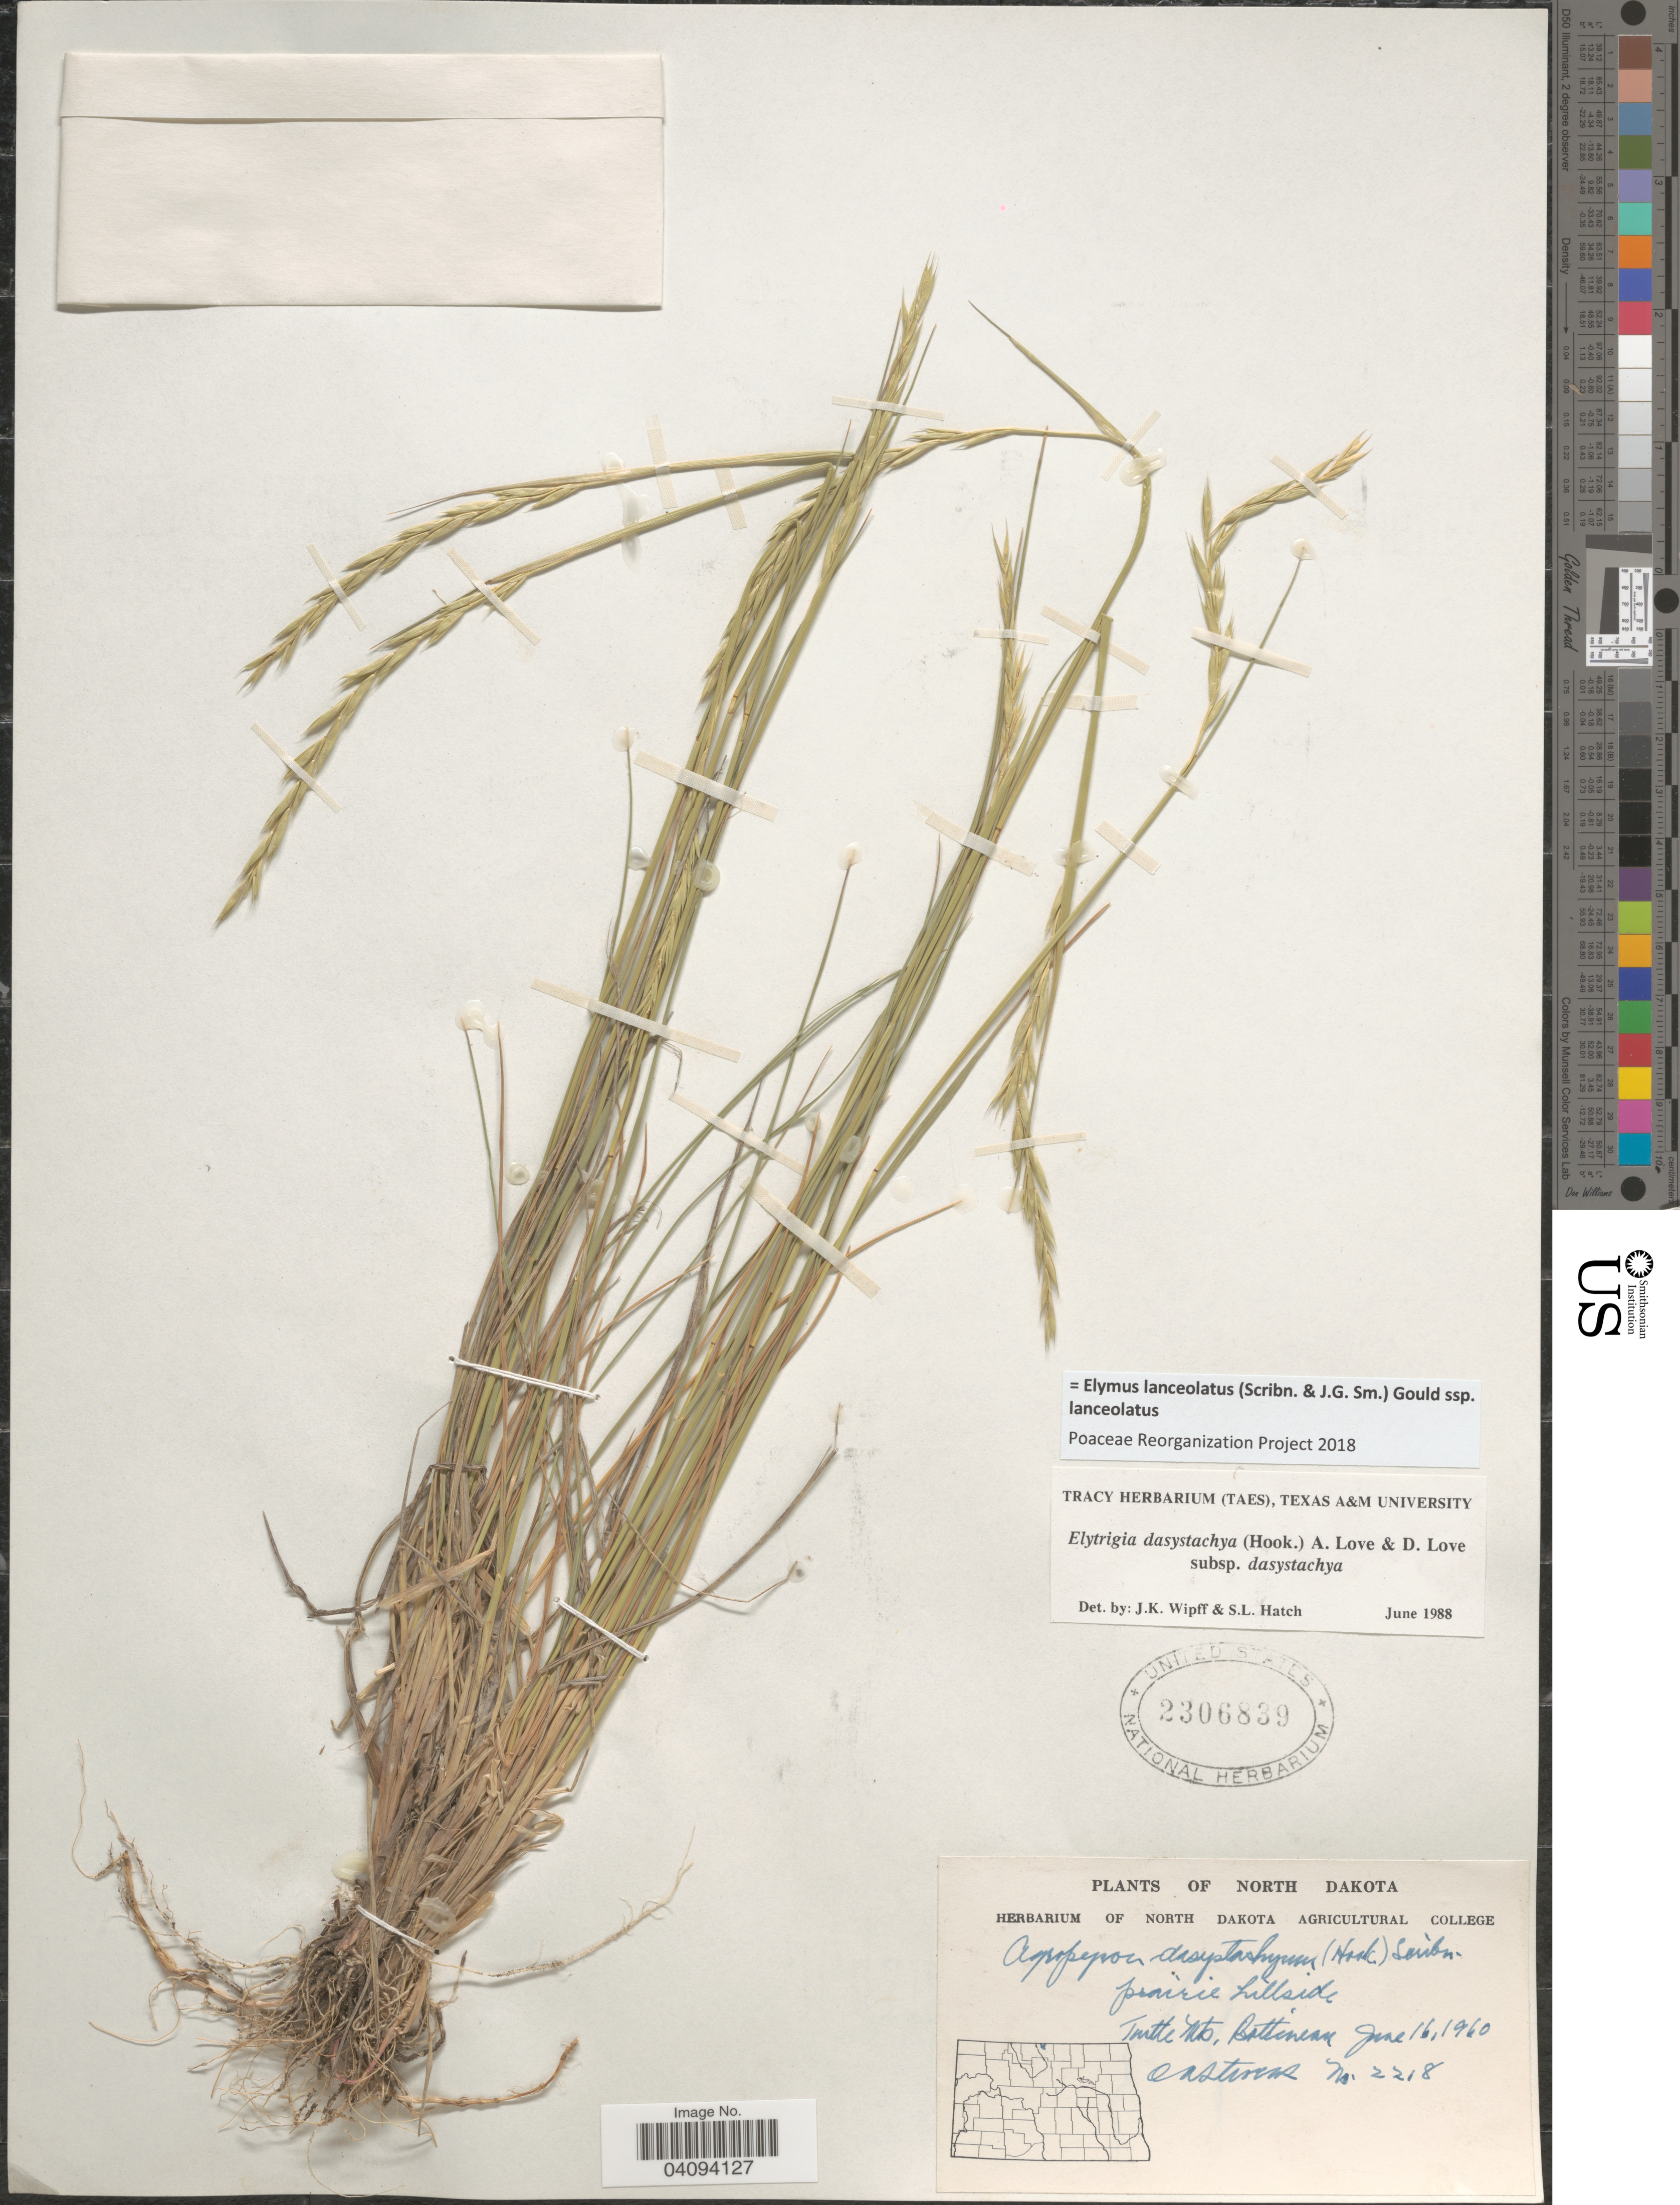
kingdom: Plantae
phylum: Tracheophyta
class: Liliopsida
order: Poales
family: Poaceae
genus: Elymus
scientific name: Elymus lanceolatus subsp. lanceolatus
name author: (Scribn. & J.G. Sm.) Gould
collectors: O. A. Stevens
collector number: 2218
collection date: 1960-06-16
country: United States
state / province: North Dakota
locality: Turtle Mts, Bottineau.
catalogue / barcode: US 2306839